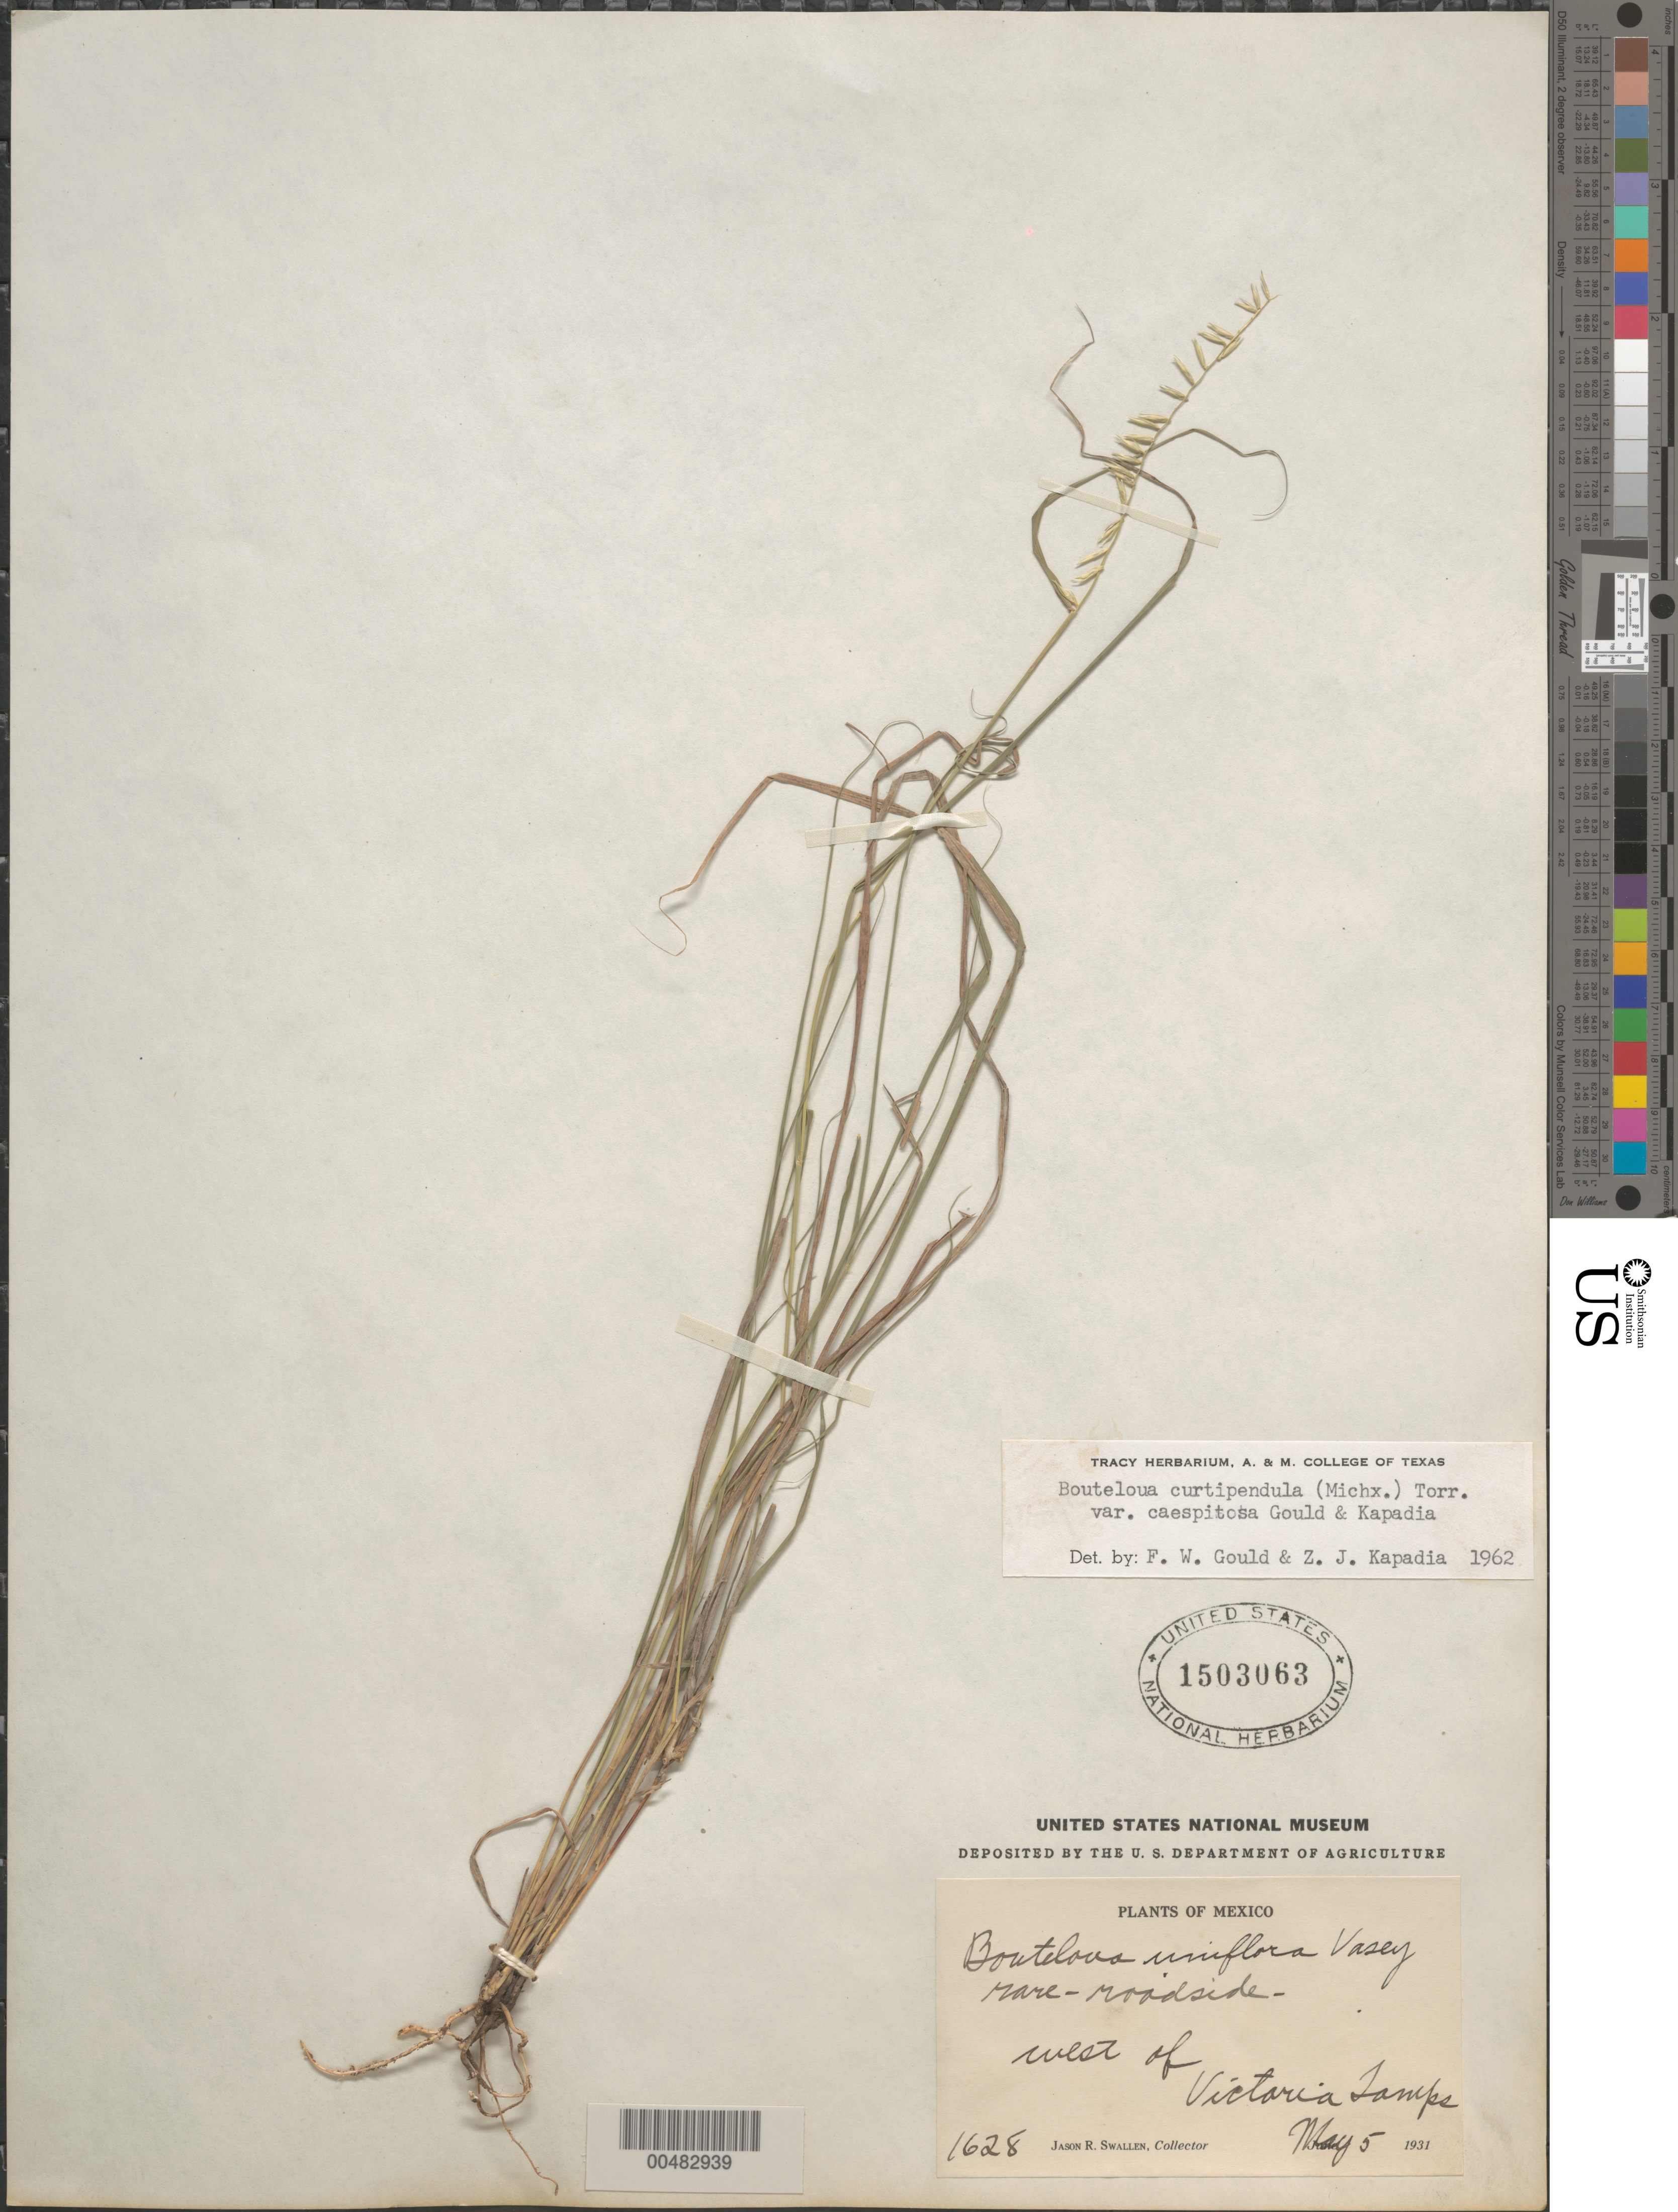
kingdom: Plantae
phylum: Tracheophyta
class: Liliopsida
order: Poales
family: Poaceae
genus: Bouteloua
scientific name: Bouteloua curtipendula var. caespitosa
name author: Gould & Kapadia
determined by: Gould, F. W.; Kapadia, Zarir J.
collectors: J. R. Swallen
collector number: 1628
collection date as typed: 5 May 1931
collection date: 1931-05-05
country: Mexico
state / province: Tamaulipas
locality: W of Victoria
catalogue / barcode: US 1503063